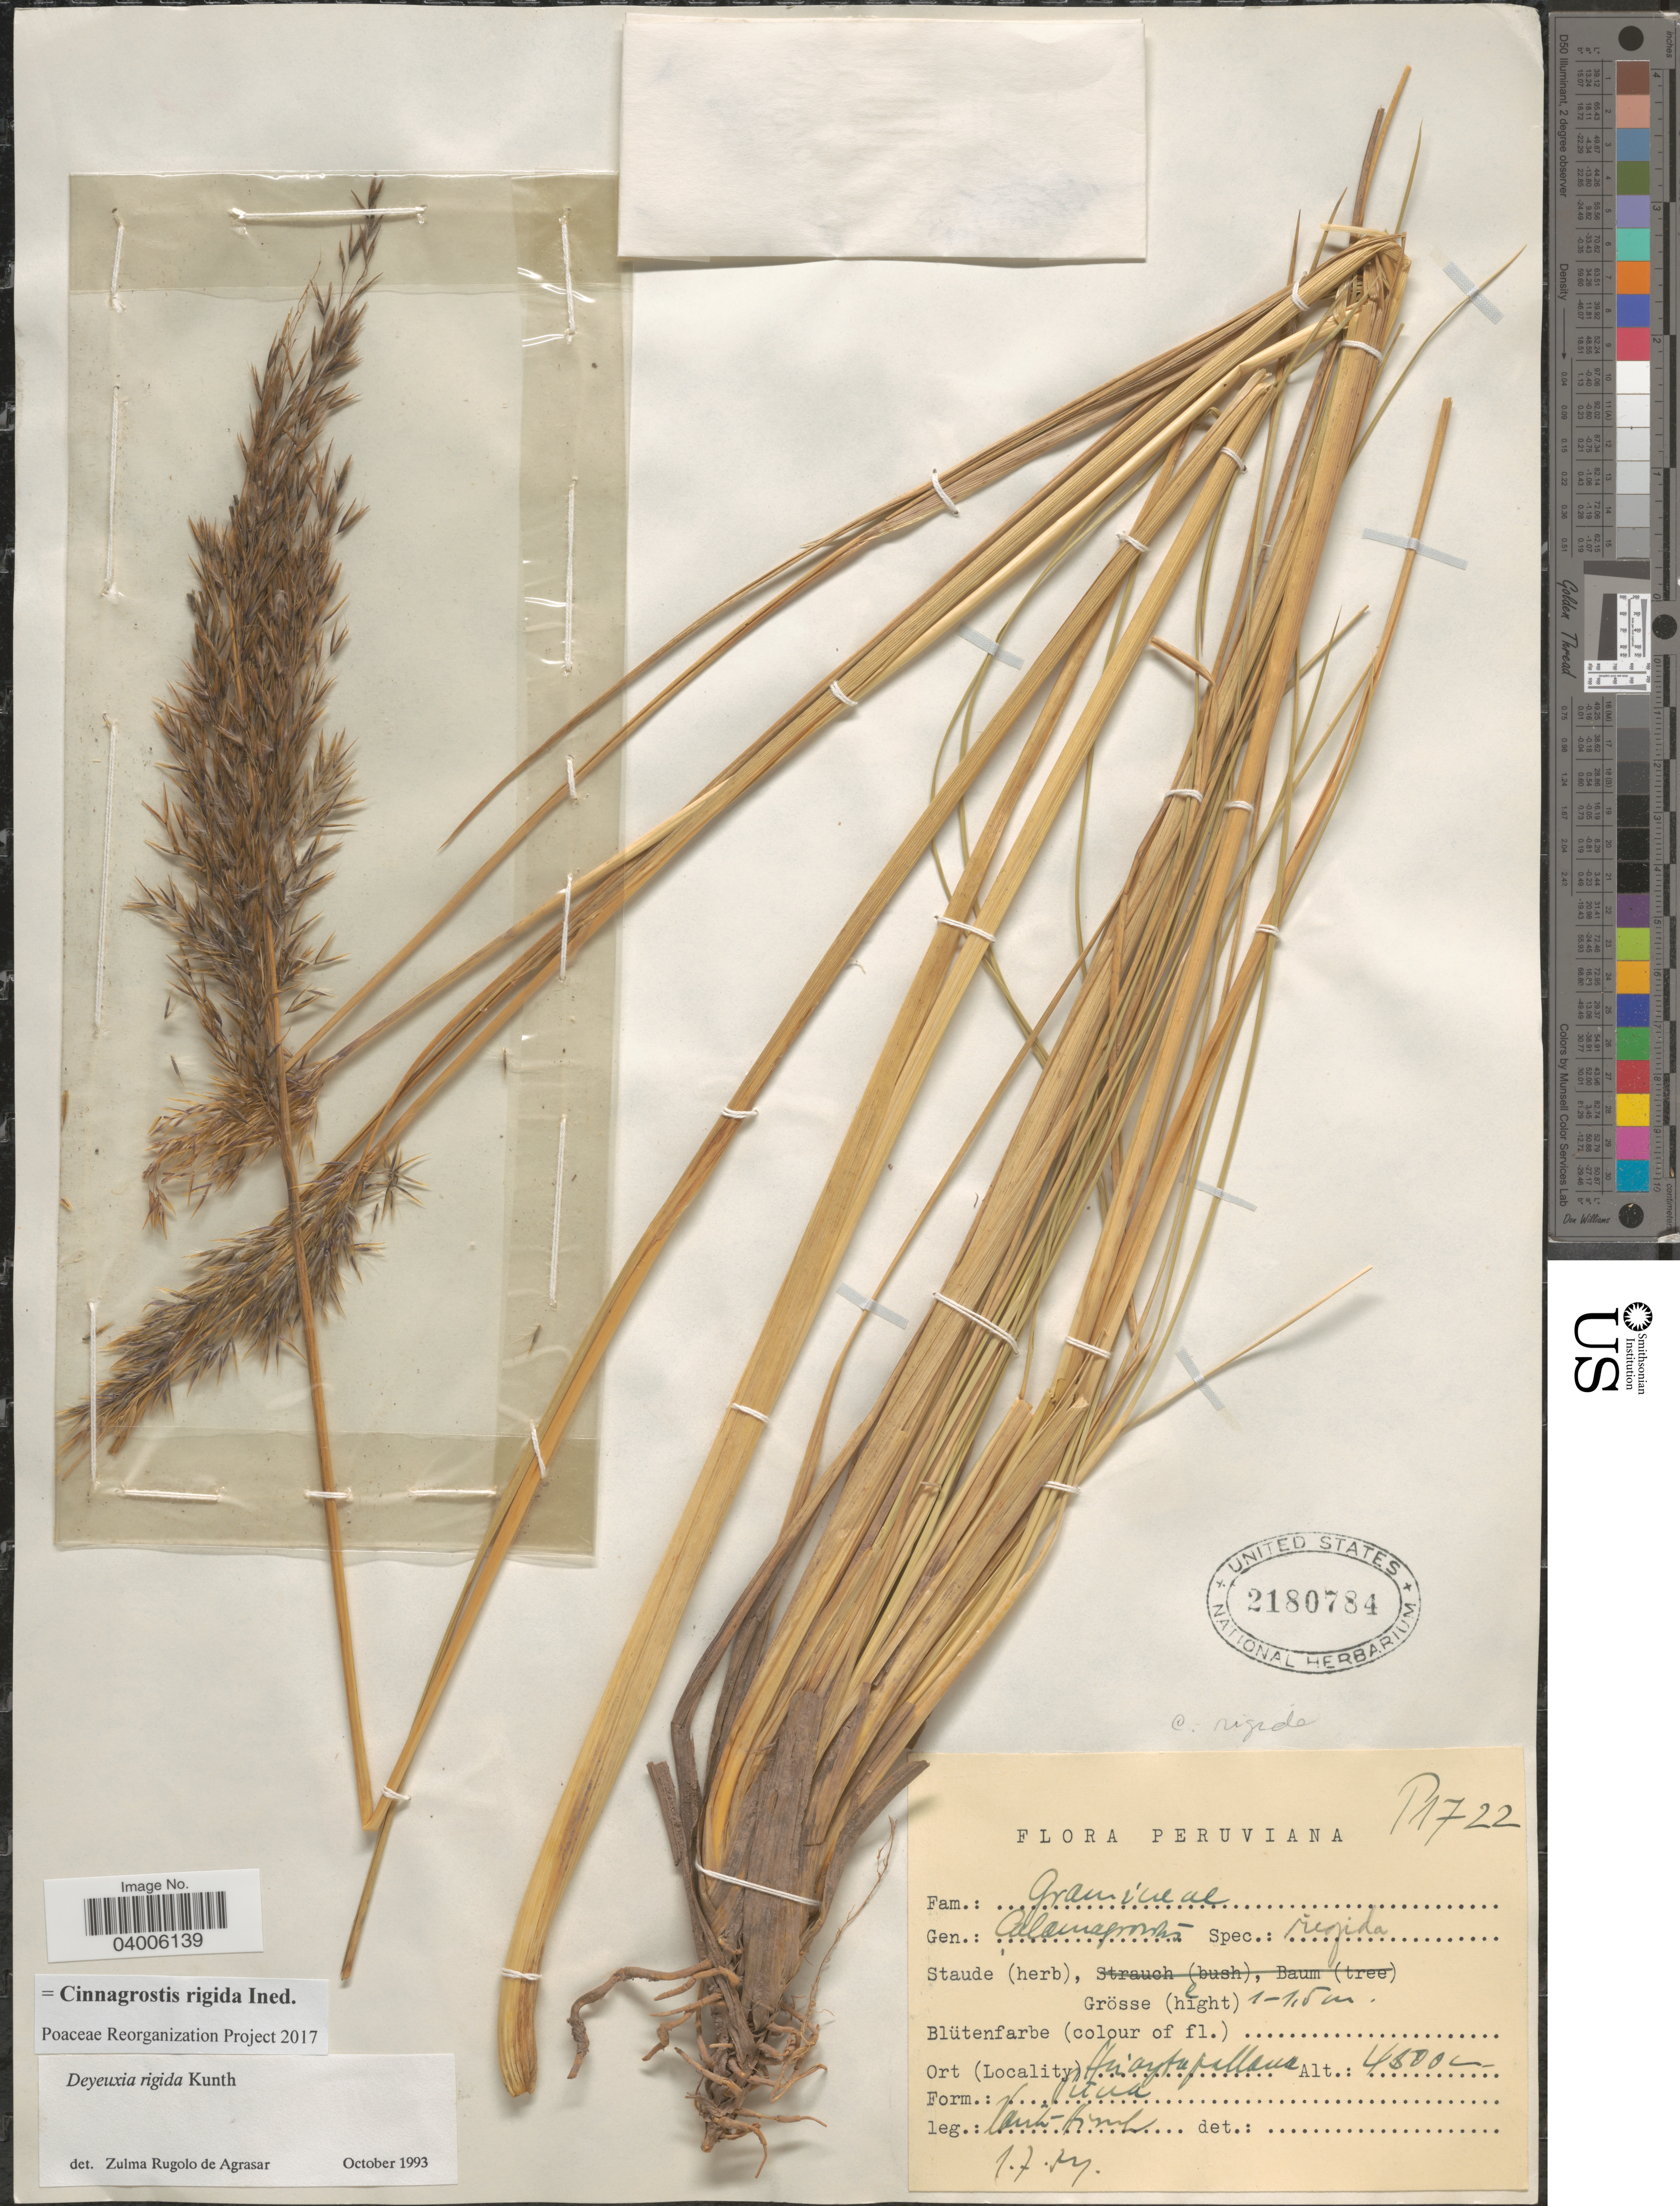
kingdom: Plantae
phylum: Tracheophyta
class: Liliopsida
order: Poales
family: Poaceae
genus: Cinnagrostis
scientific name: Cinnagrostis rigida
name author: (Kunth) P.M. Peterson et al.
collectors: W. Rauh & G. Hirsch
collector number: P1722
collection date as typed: Transcribed d/m/y: 1/7/54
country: Peru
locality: Waytapallana.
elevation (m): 4500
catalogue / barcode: US 2180784